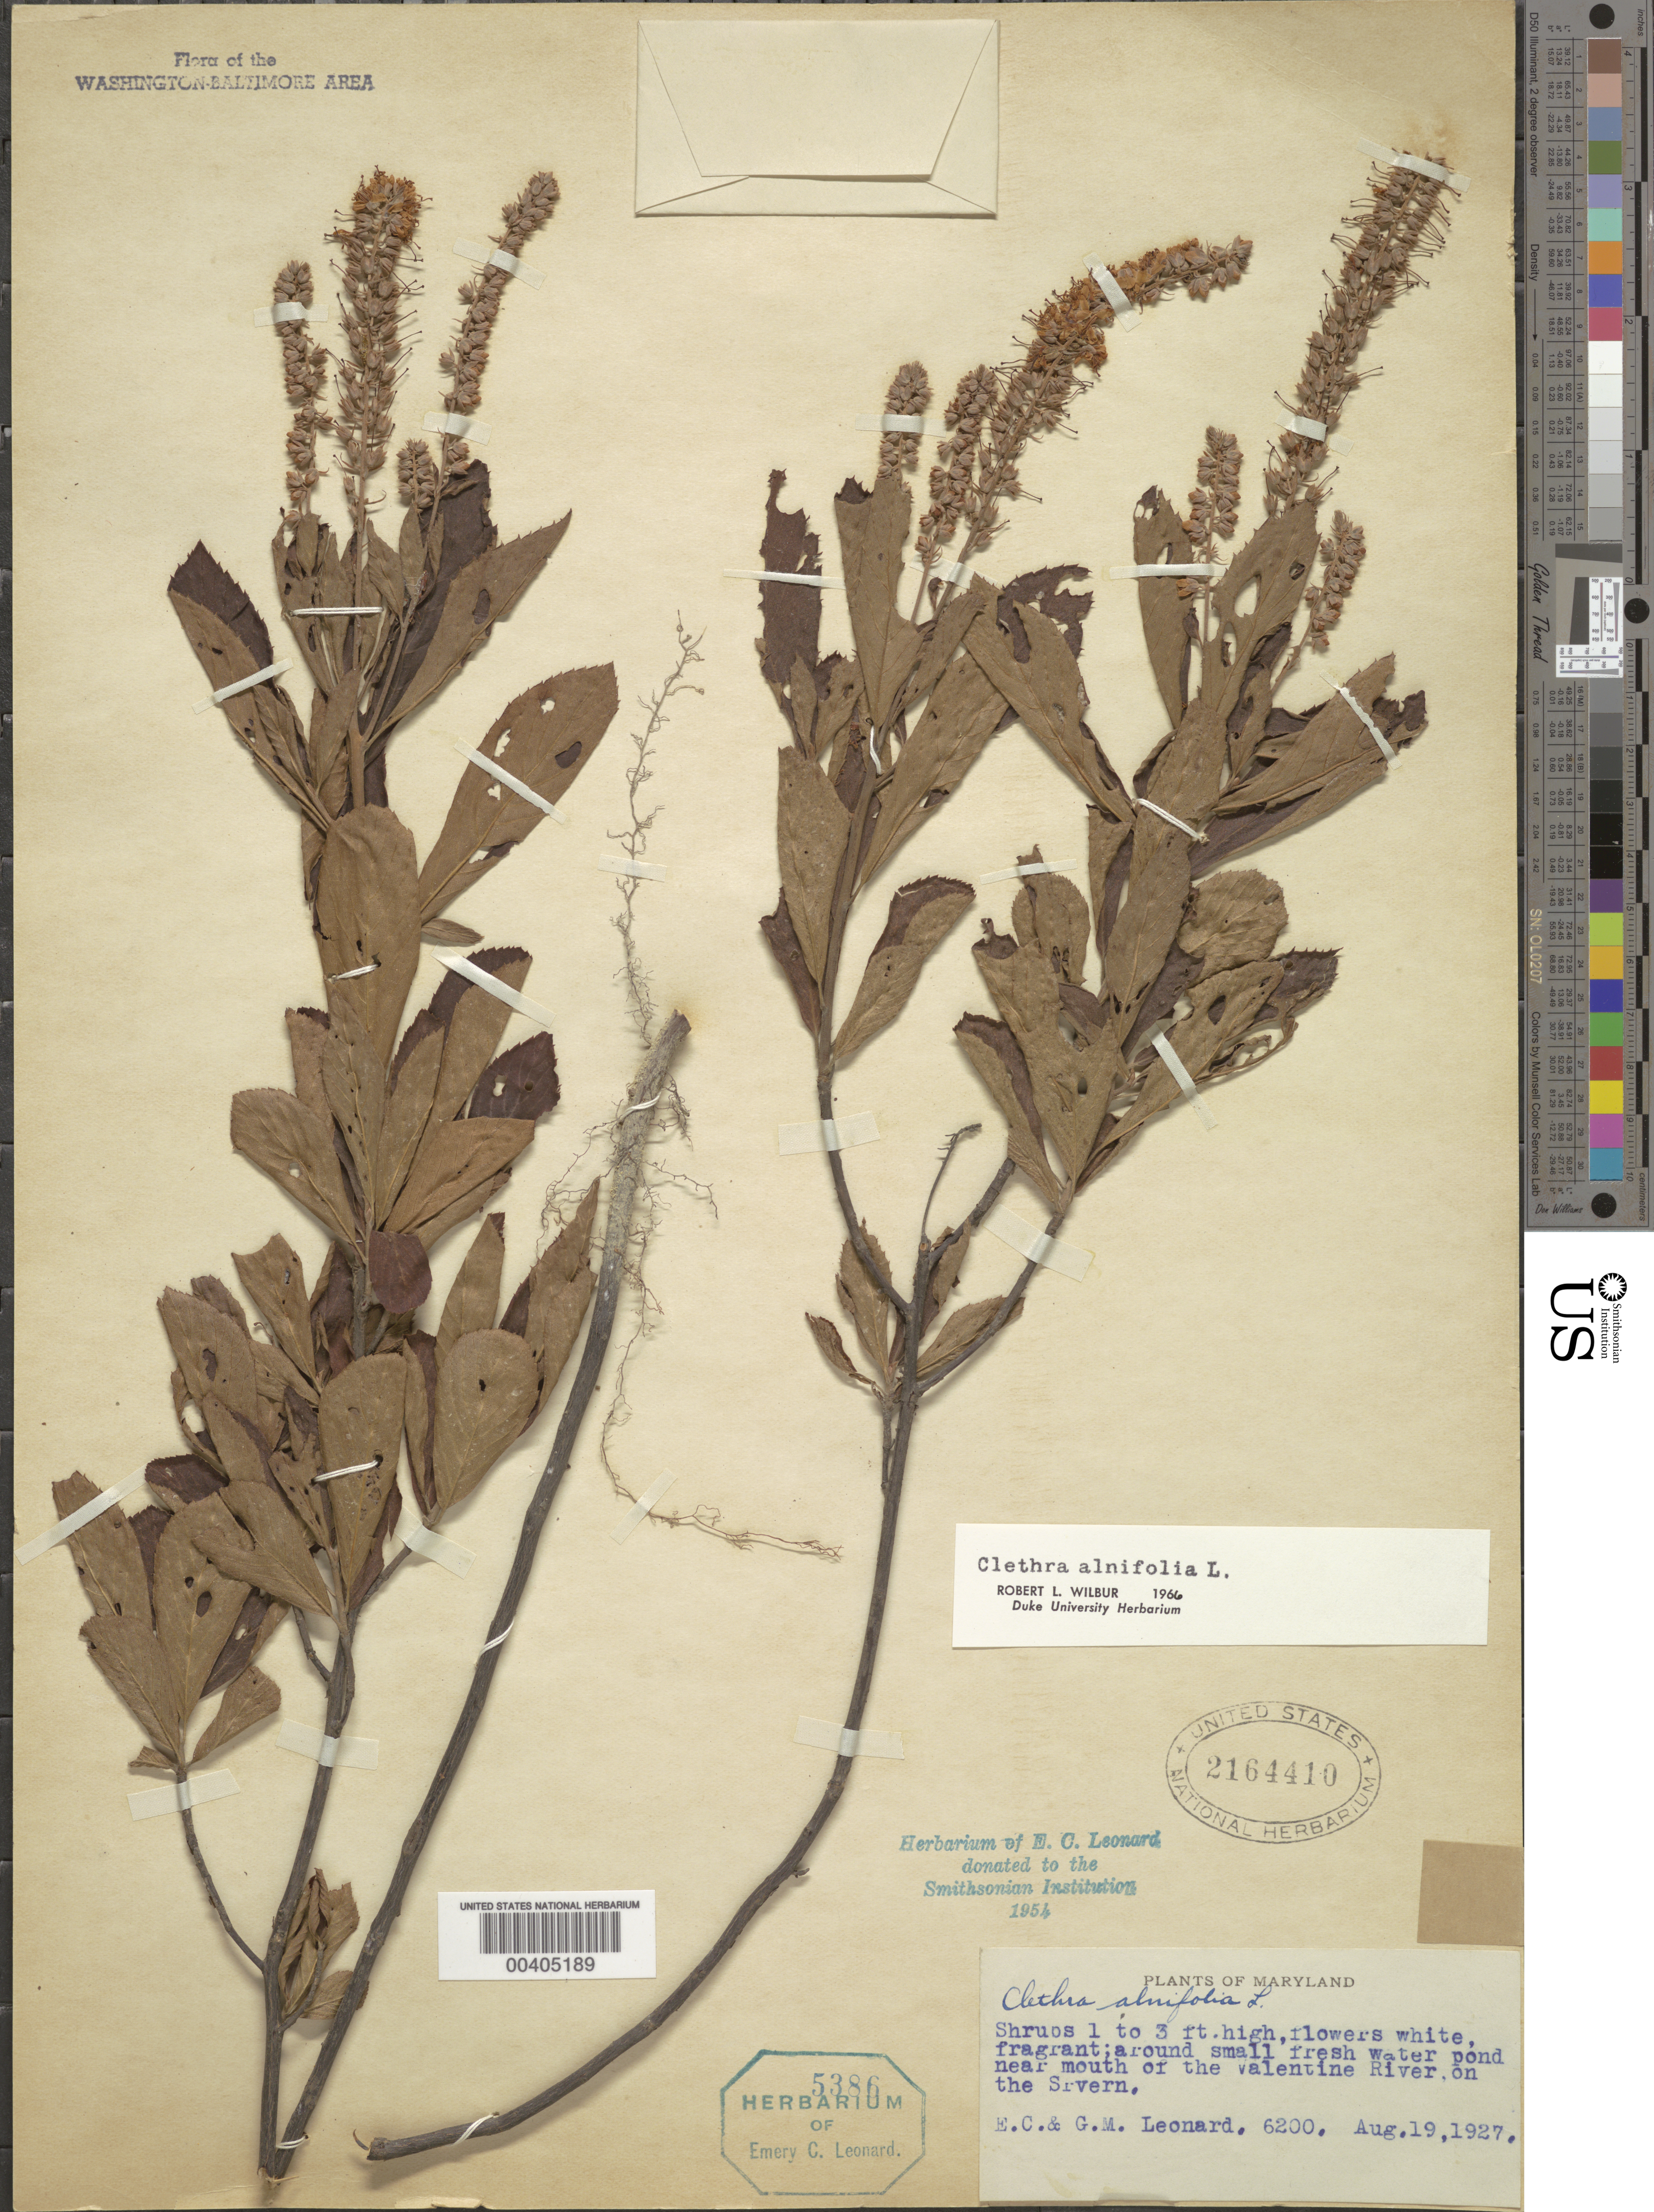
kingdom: Plantae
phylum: Tracheophyta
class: Magnoliopsida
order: Ericales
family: Clethraceae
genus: Clethra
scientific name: Clethra alnifolia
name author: L.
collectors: E. C. Leonard & G. M. Leonard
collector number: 6200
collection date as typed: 19 Aug 1927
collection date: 1927-08-19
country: United States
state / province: Maryland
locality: Mouth of the Valentine River on the Severn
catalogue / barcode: US 2164410